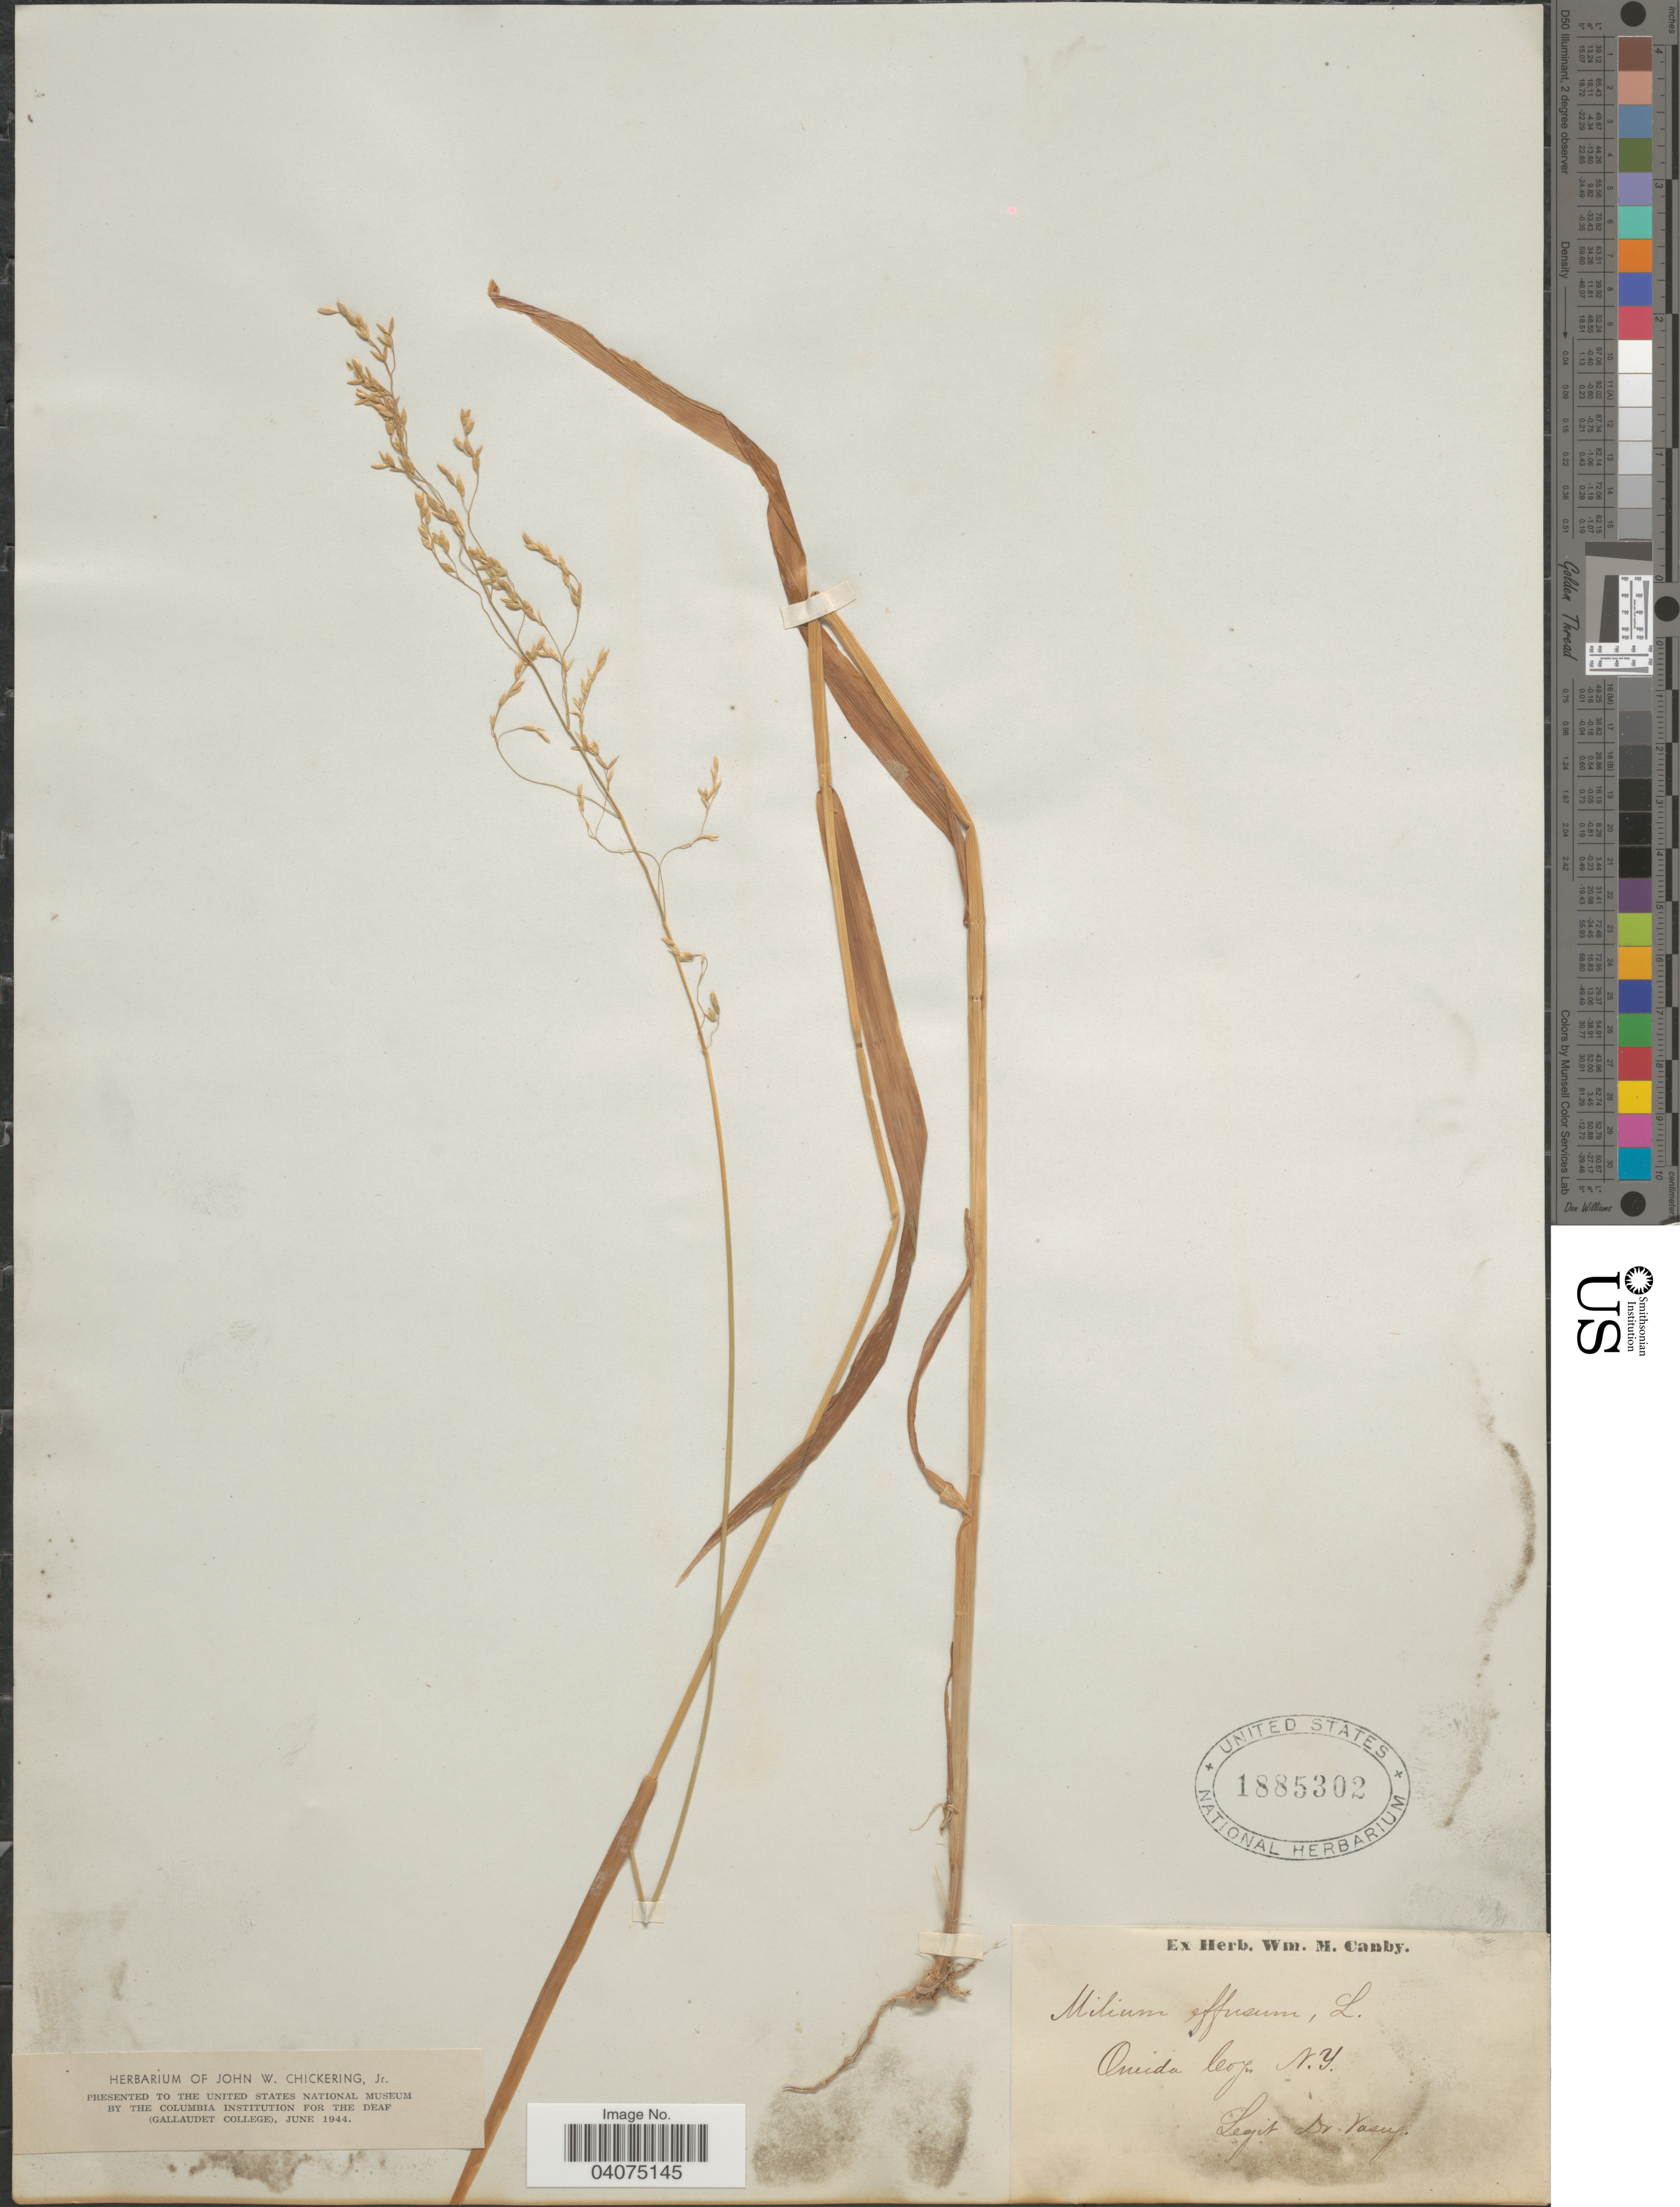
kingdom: Plantae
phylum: Tracheophyta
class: Liliopsida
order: Poales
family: Poaceae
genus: Milium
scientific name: Milium effusum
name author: L.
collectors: Vasey, --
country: United States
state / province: New York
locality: Oneida levy.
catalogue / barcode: US 1885302